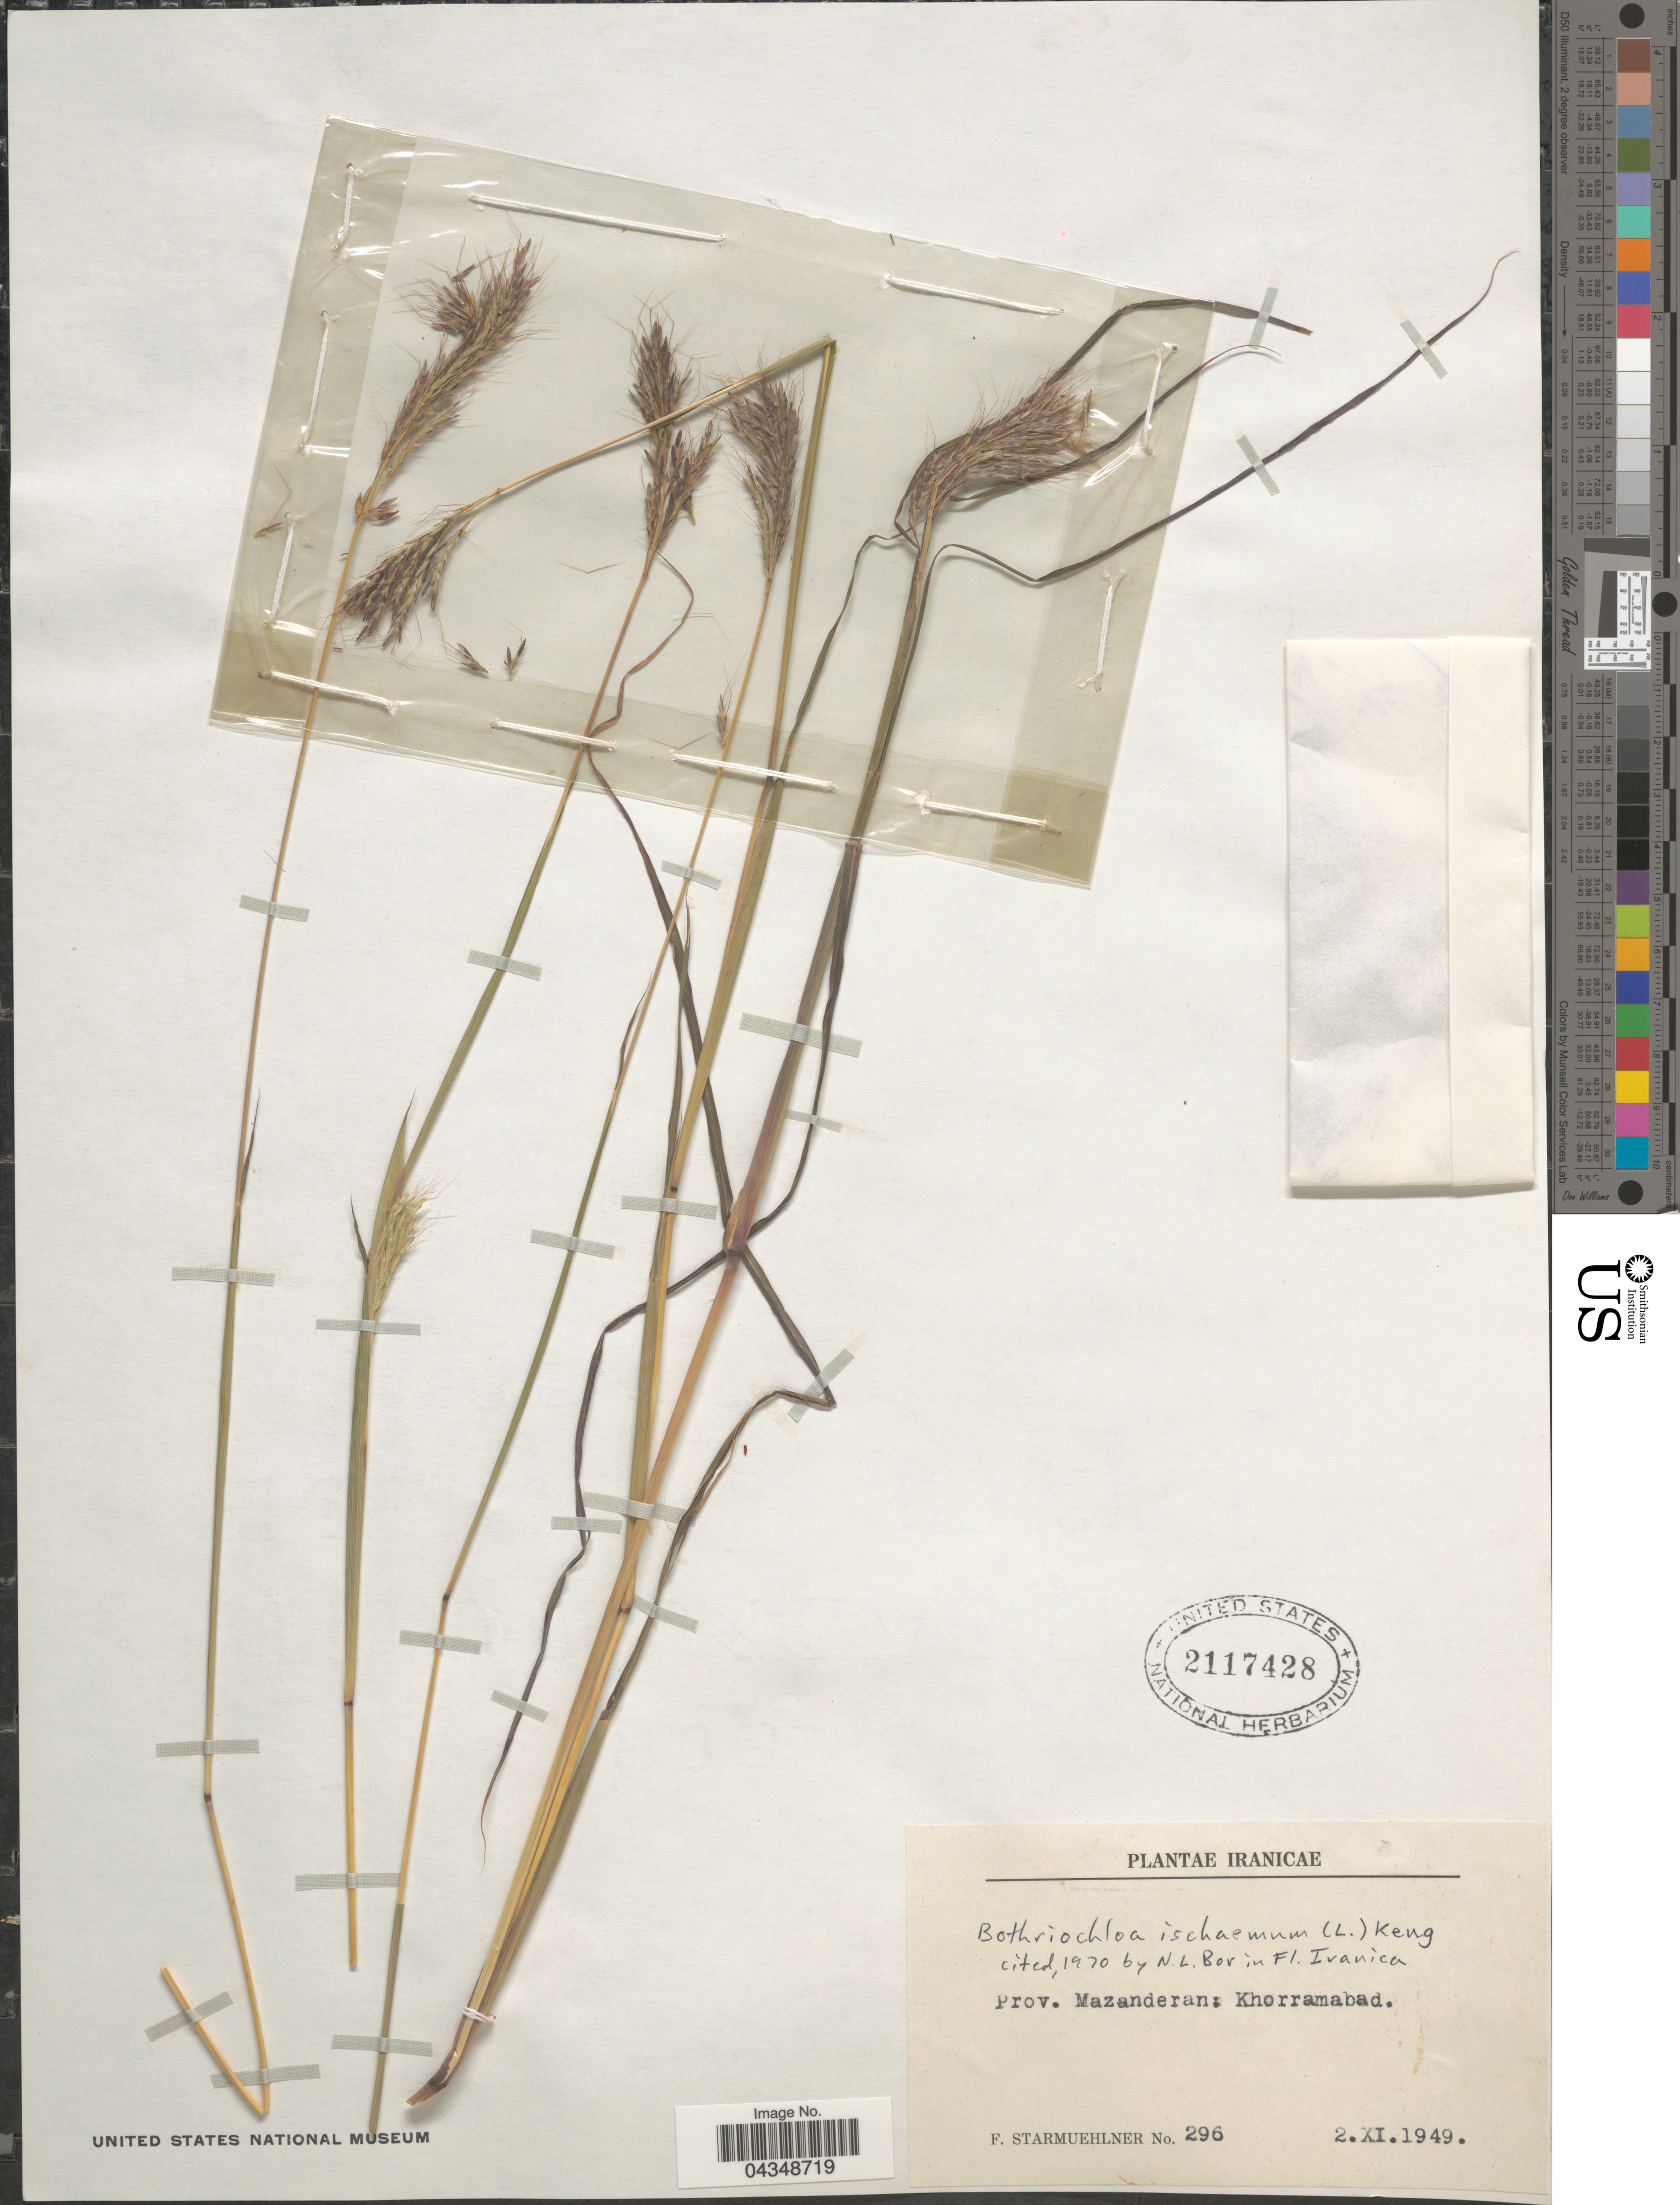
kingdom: Plantae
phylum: Tracheophyta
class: Liliopsida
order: Poales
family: Poaceae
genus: Bothriochloa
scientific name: Bothriochloa ischaemum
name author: (L.) Keng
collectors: F. Starmuehlner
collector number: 296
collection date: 1949-11-02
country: Iran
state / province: Mazandaran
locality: Iranicae. Prov. Mazanderan: Khorramabad.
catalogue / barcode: US 2117428